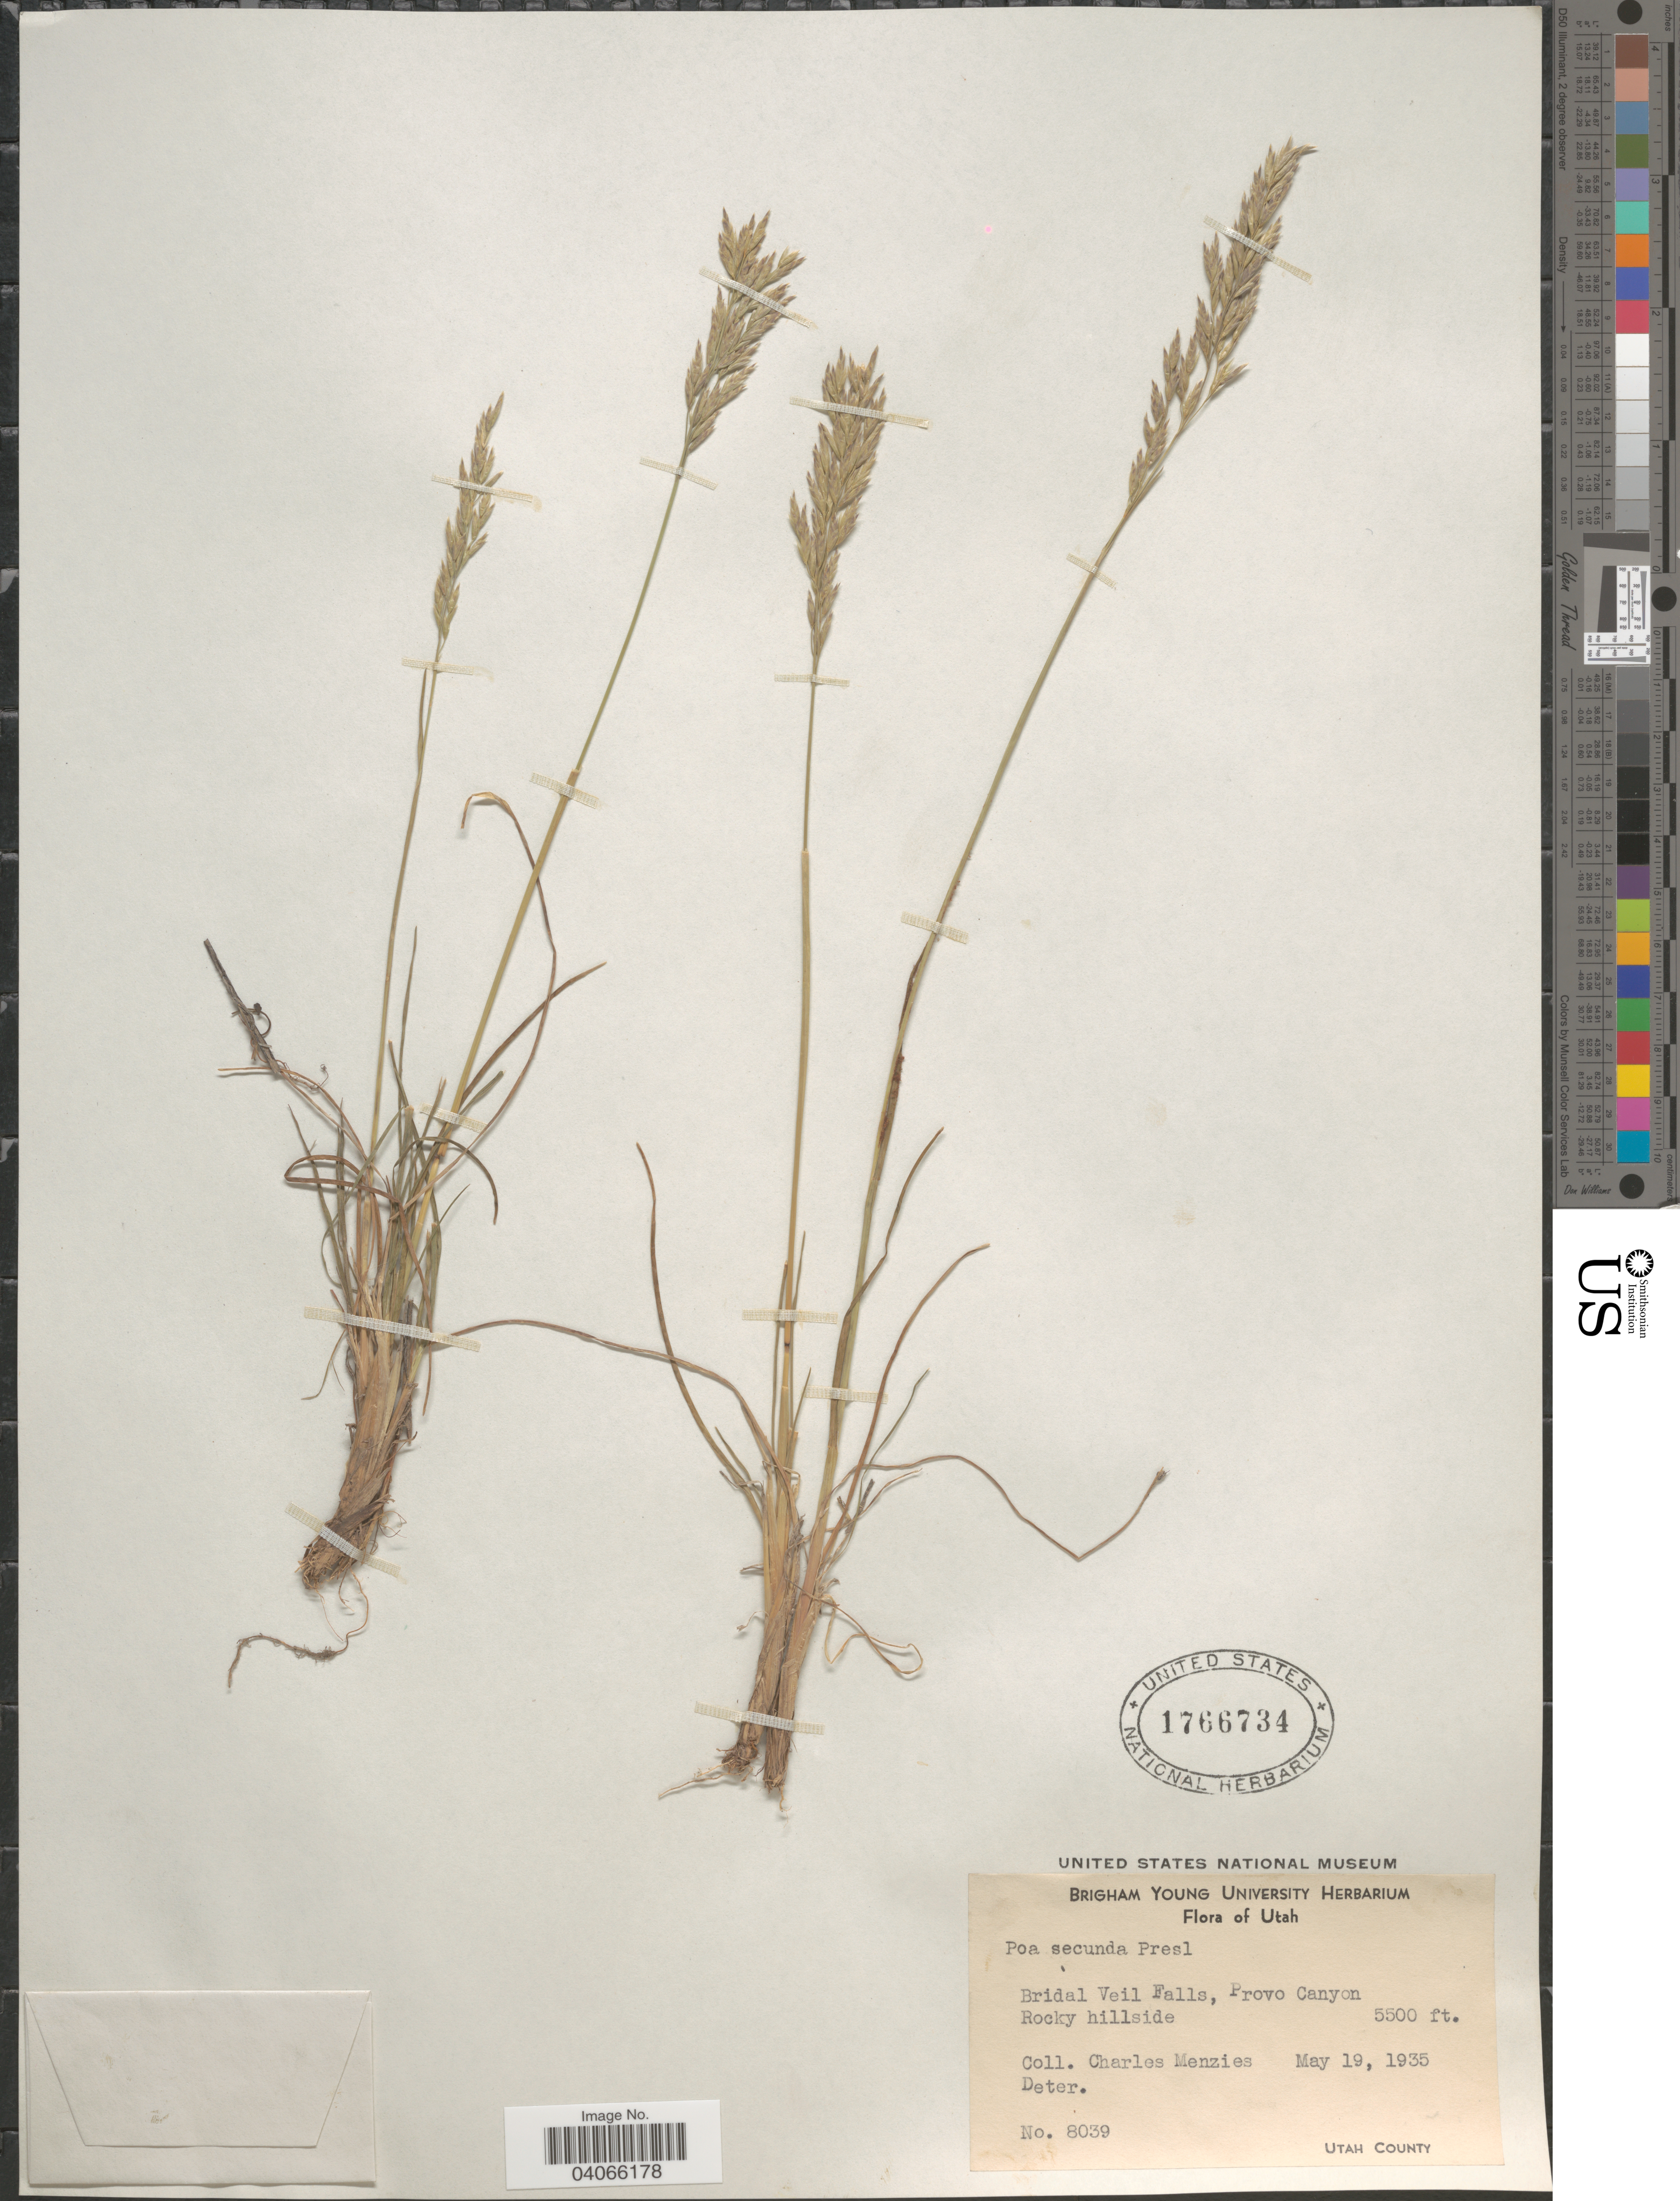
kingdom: Plantae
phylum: Tracheophyta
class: Liliopsida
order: Poales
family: Poaceae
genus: Poa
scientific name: Poa secunda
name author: J. Presl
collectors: C. Menzies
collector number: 8039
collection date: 1935-05-19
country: United States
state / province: Utah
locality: Bridal Veil Falls, Provo Canyon. Utah County.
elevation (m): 1676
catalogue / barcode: US 1766734